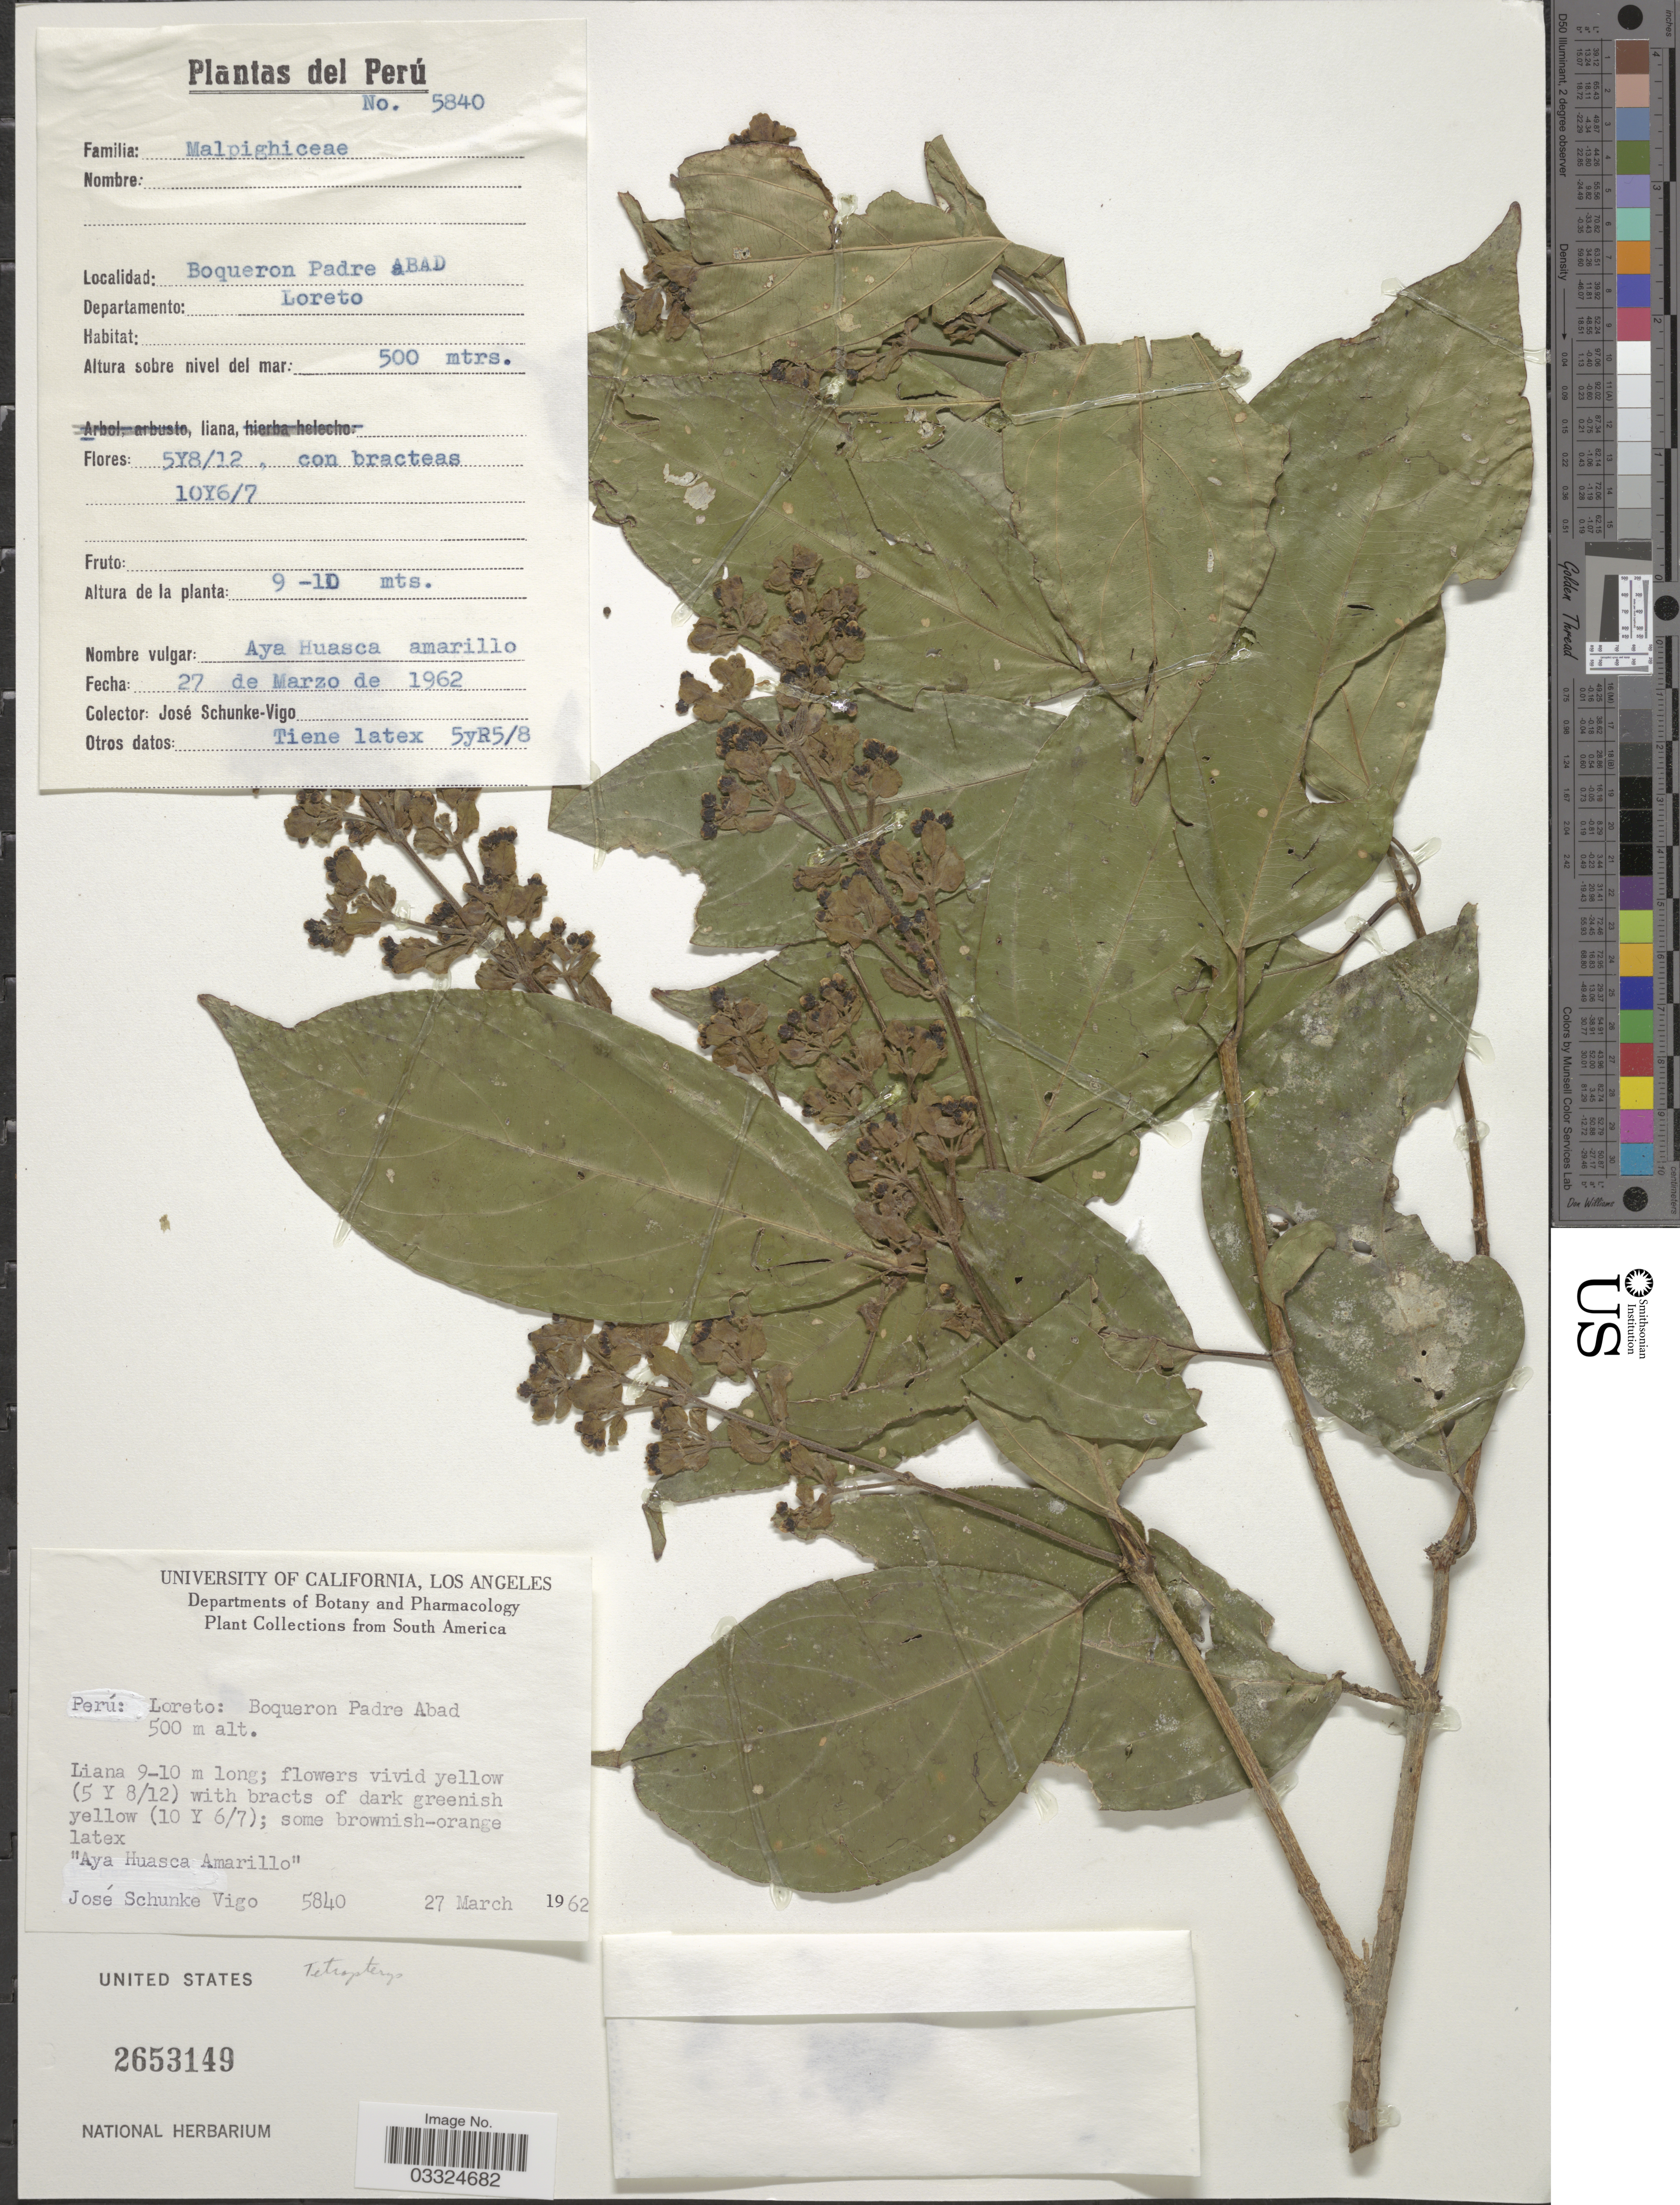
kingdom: Plantae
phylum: Tracheophyta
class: Magnoliopsida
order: Malpighiales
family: Malpighiaceae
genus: Tetrapterys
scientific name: Tetrapterys sp.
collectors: J. Schunke Vigo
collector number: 5840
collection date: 1962-03-27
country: Peru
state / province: Loreto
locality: Boqueron Padre Abad. Departamento: Loreto.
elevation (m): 500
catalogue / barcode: US 2653149